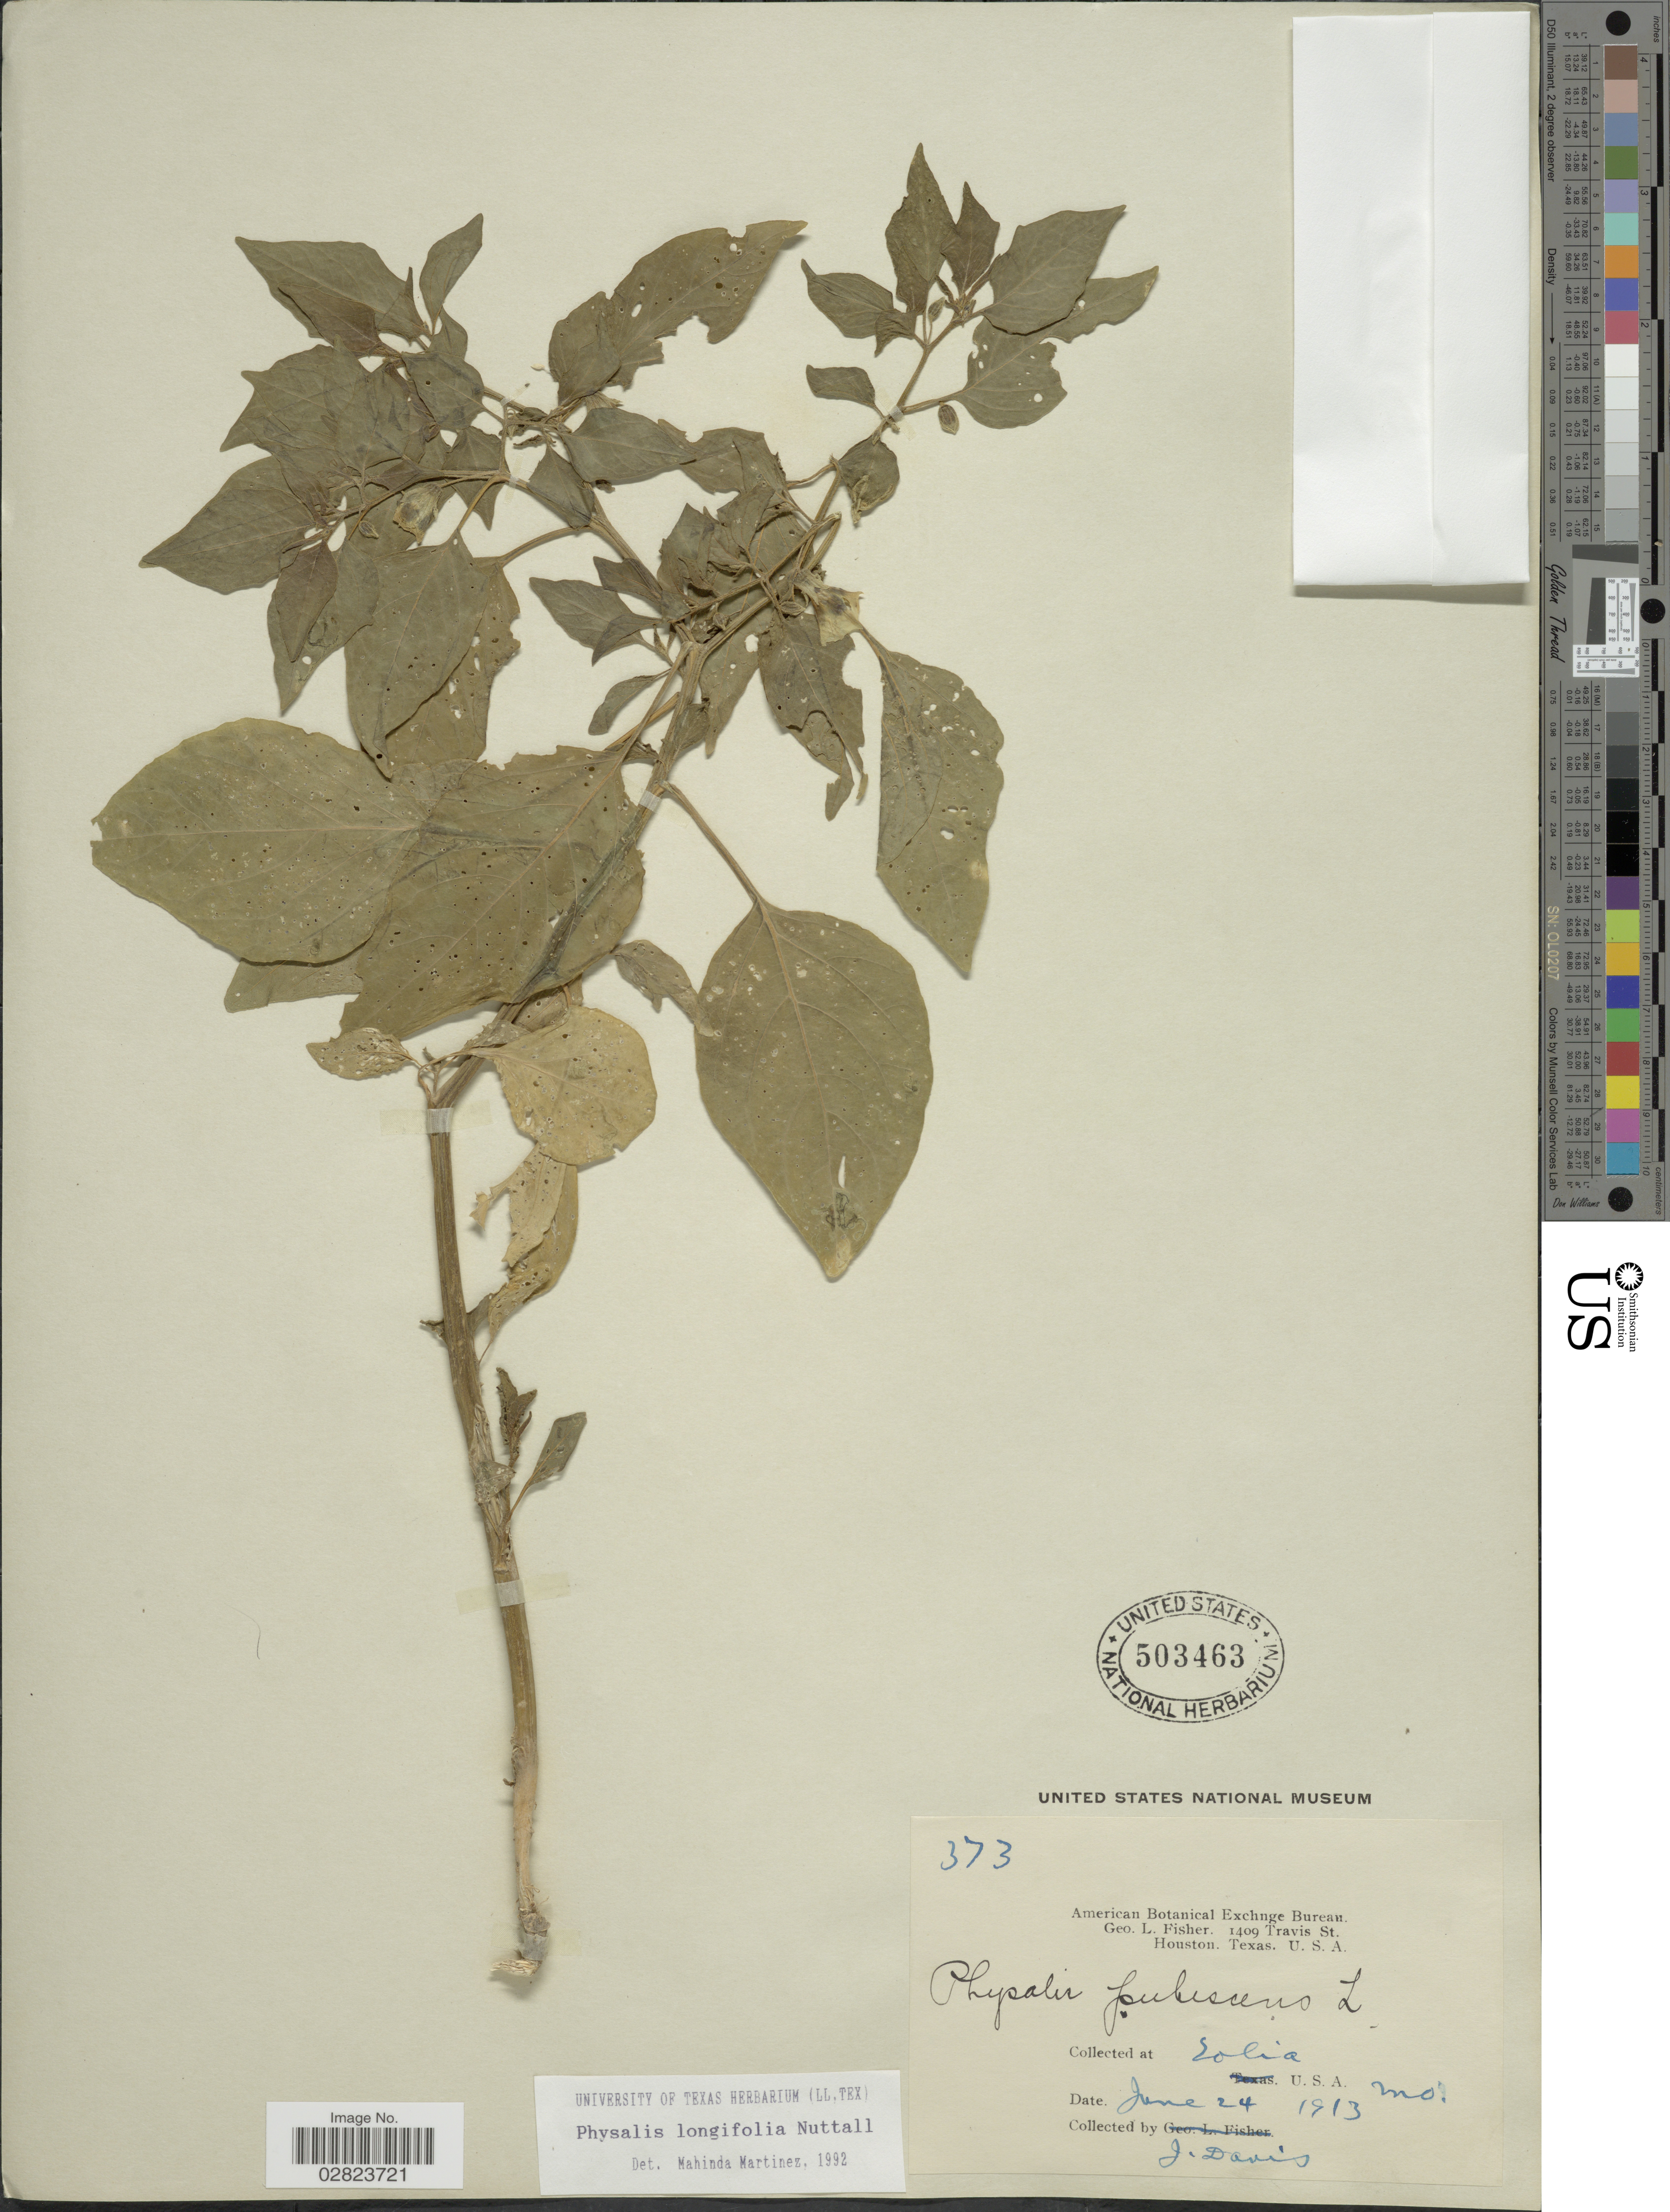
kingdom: Plantae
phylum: Tracheophyta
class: Magnoliopsida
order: Solanales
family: Solanaceae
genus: Physalis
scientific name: Physalis longifolia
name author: Nutt.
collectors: J. Davis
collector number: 373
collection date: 1913-06-24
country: United States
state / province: Missouri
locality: At Eolia.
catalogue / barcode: US 503463